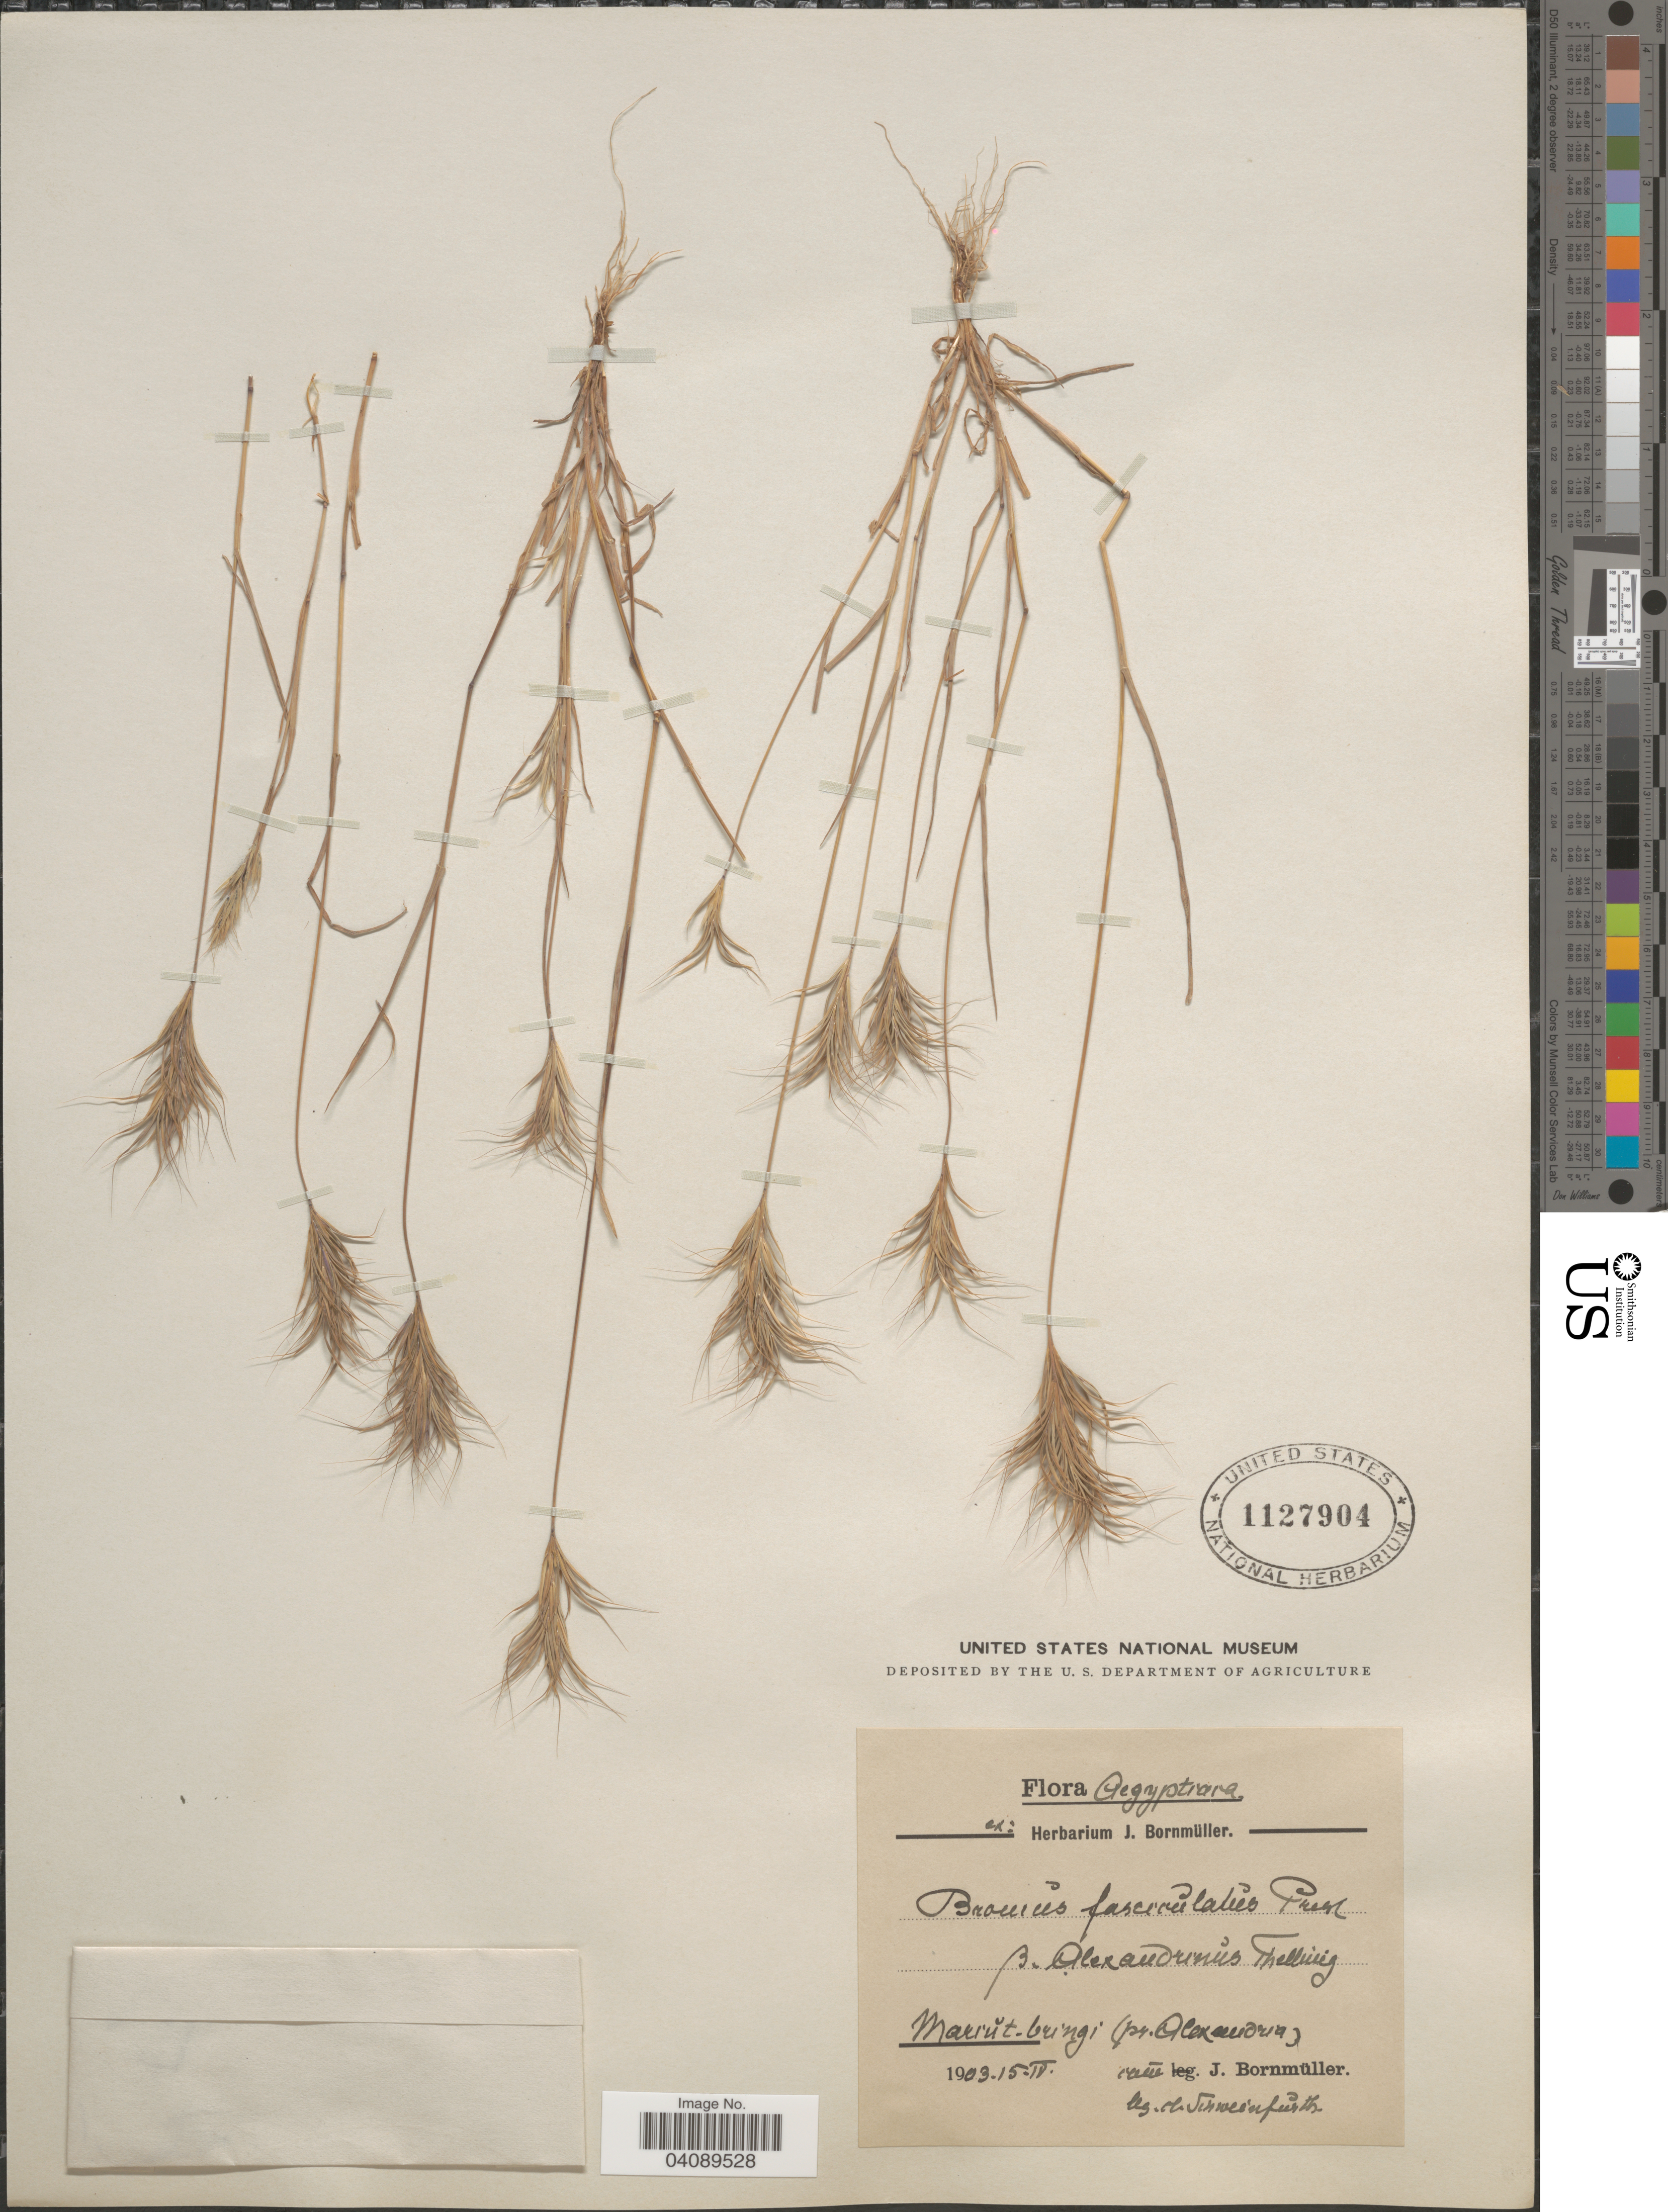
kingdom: Plantae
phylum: Tracheophyta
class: Liliopsida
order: Poales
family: Poaceae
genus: Bromus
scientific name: Bromus fasciculatus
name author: C. Presl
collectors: J. Bornmüller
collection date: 1903-04-15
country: Egypt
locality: Aegyptiaca. Makrut-bungi (pr. Alexandria).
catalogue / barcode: US 1127904